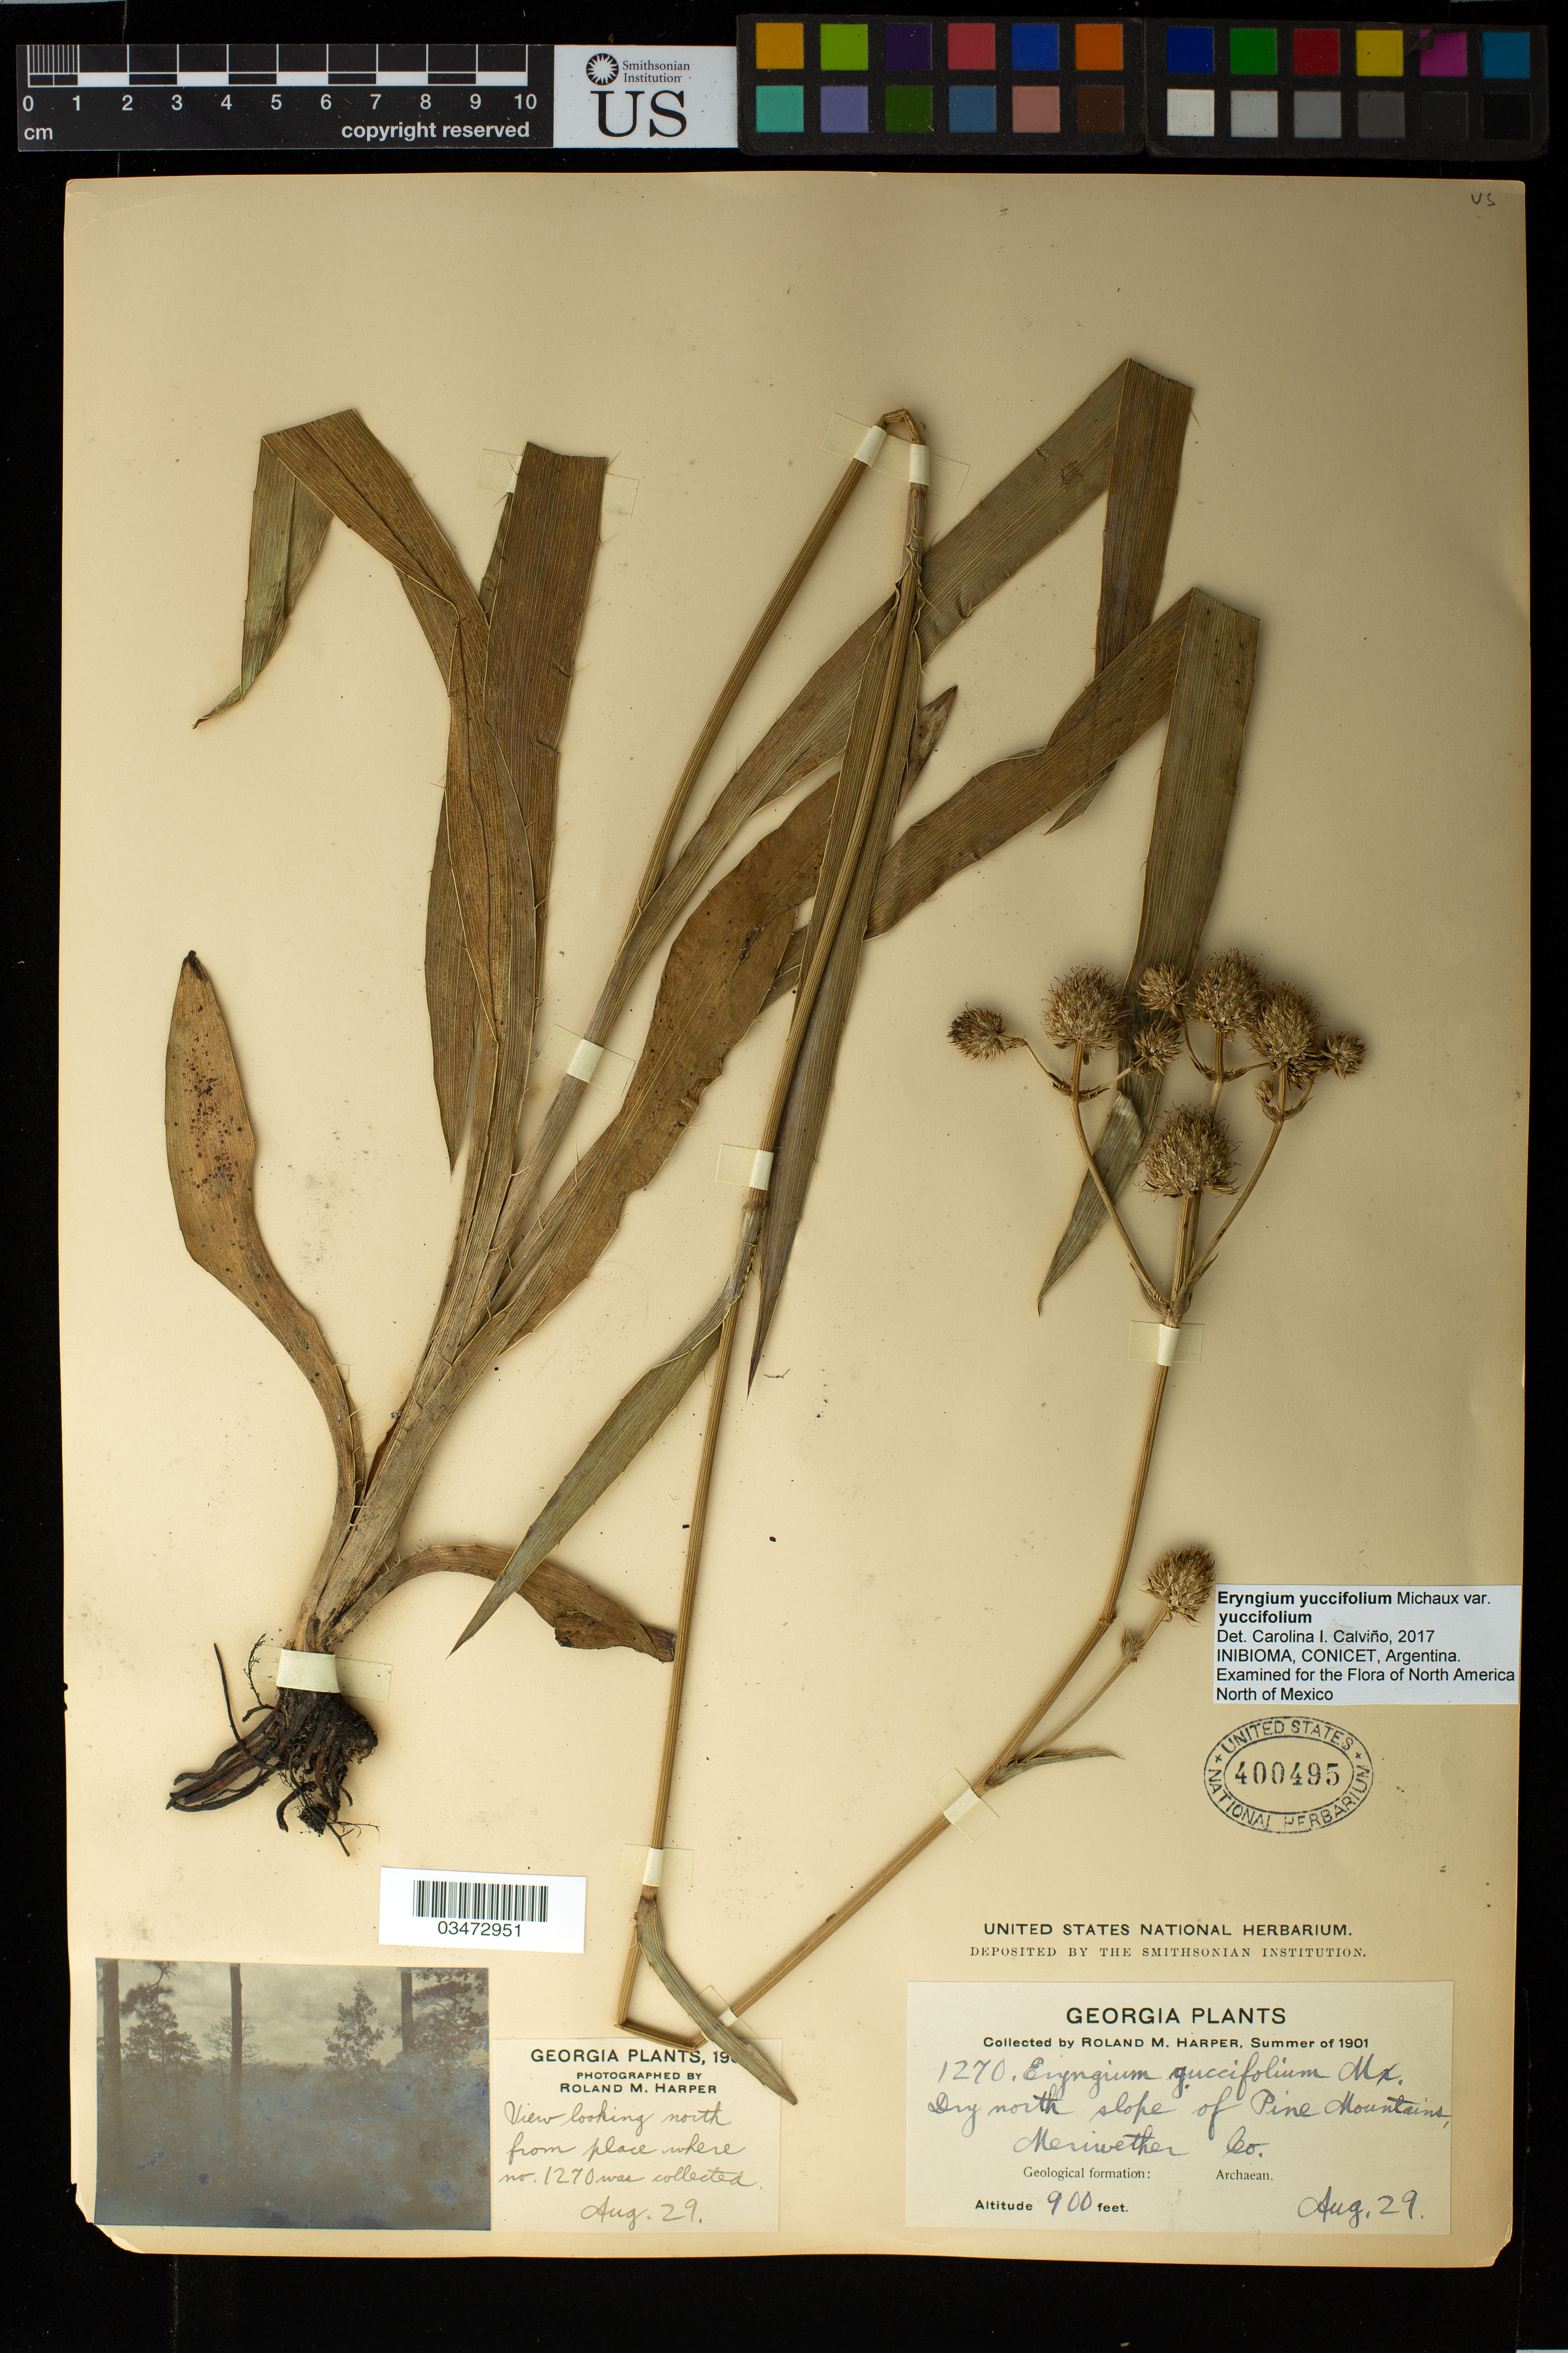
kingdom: Plantae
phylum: Tracheophyta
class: Magnoliopsida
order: Apiales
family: Apiaceae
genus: Eryngium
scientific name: Eryngium yuccifolium var. yuccifolium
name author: Michx.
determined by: Calviño, C. I.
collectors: R. M. Harper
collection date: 1901-08-29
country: United States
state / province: Georgia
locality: Dry north slope of Pine, Mountains, Meriwether Co.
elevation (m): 274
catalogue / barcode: US 400495